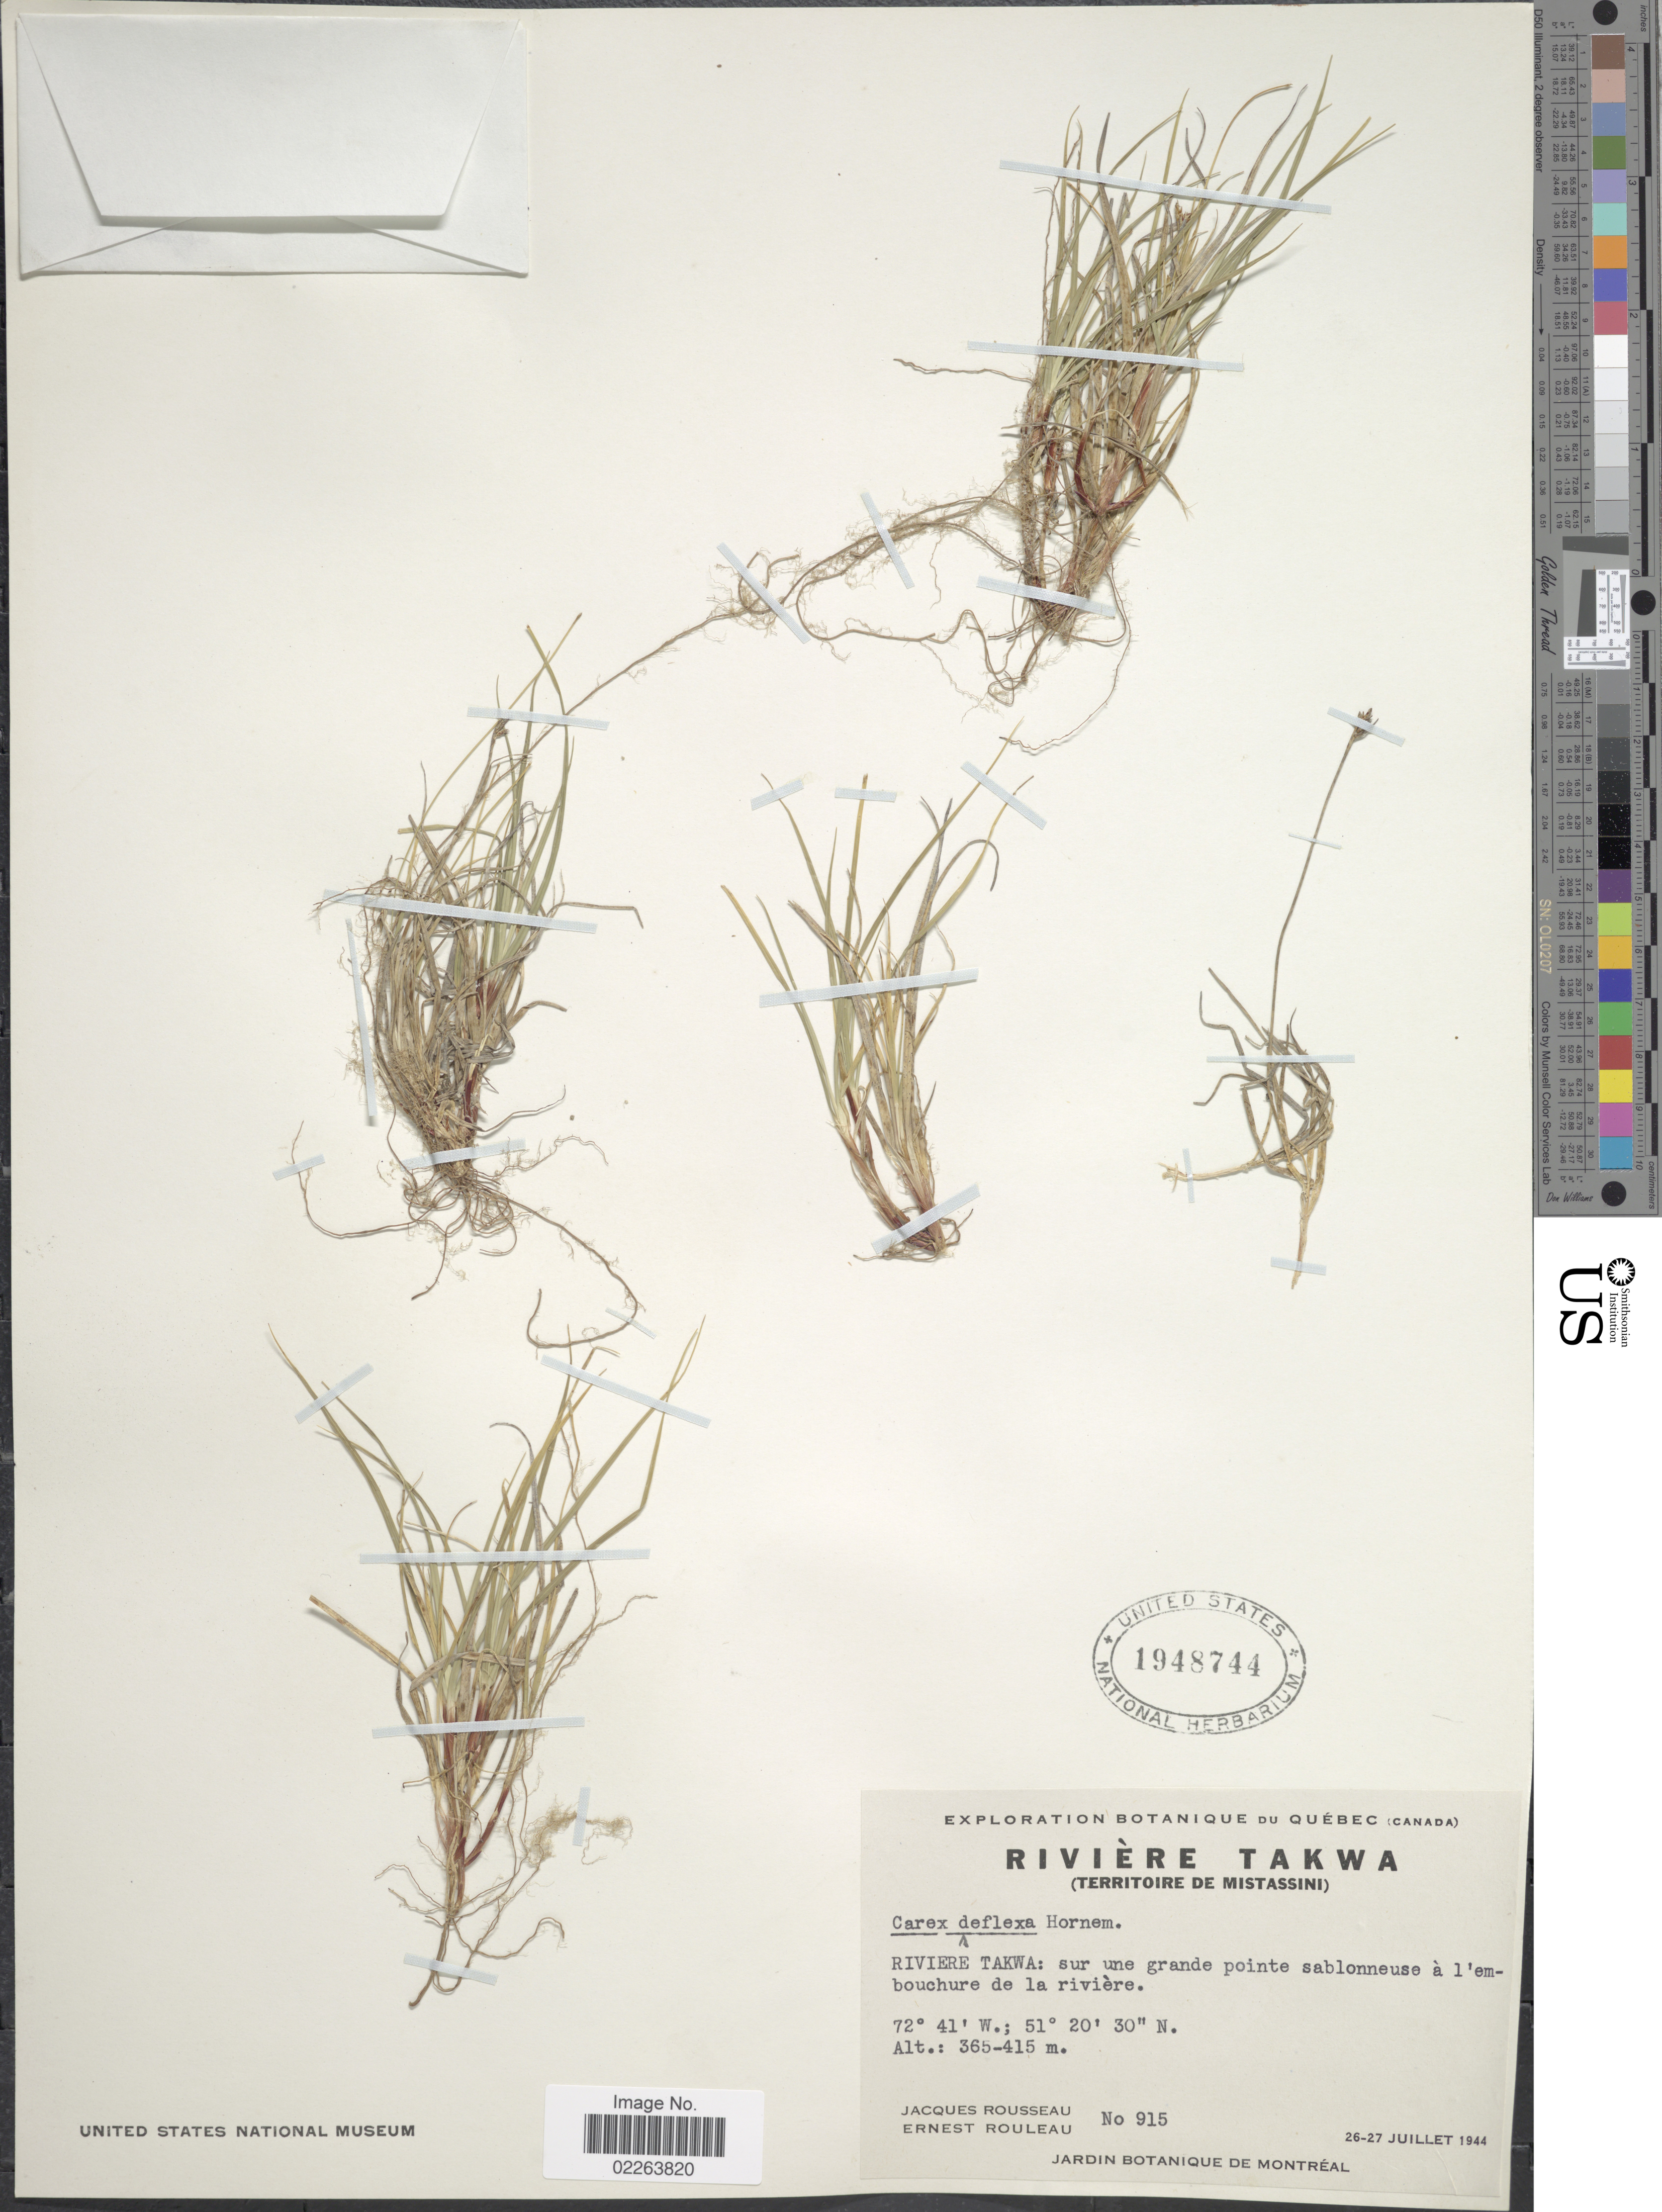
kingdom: Plantae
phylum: Tracheophyta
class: Liliopsida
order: Poales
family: Cyperaceae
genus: Carex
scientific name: Carex deflexa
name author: Hornem.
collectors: J. Rousseau & J. Rouleau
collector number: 915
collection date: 1944-07-26/1944-07-27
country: Canada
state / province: Quebec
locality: Riviere Takwa. Territoire de Mistassini. Riviere Takwa: sur une grande pointe sablonneuse a l'embouchure de la riviere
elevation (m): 365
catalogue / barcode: US 1948744